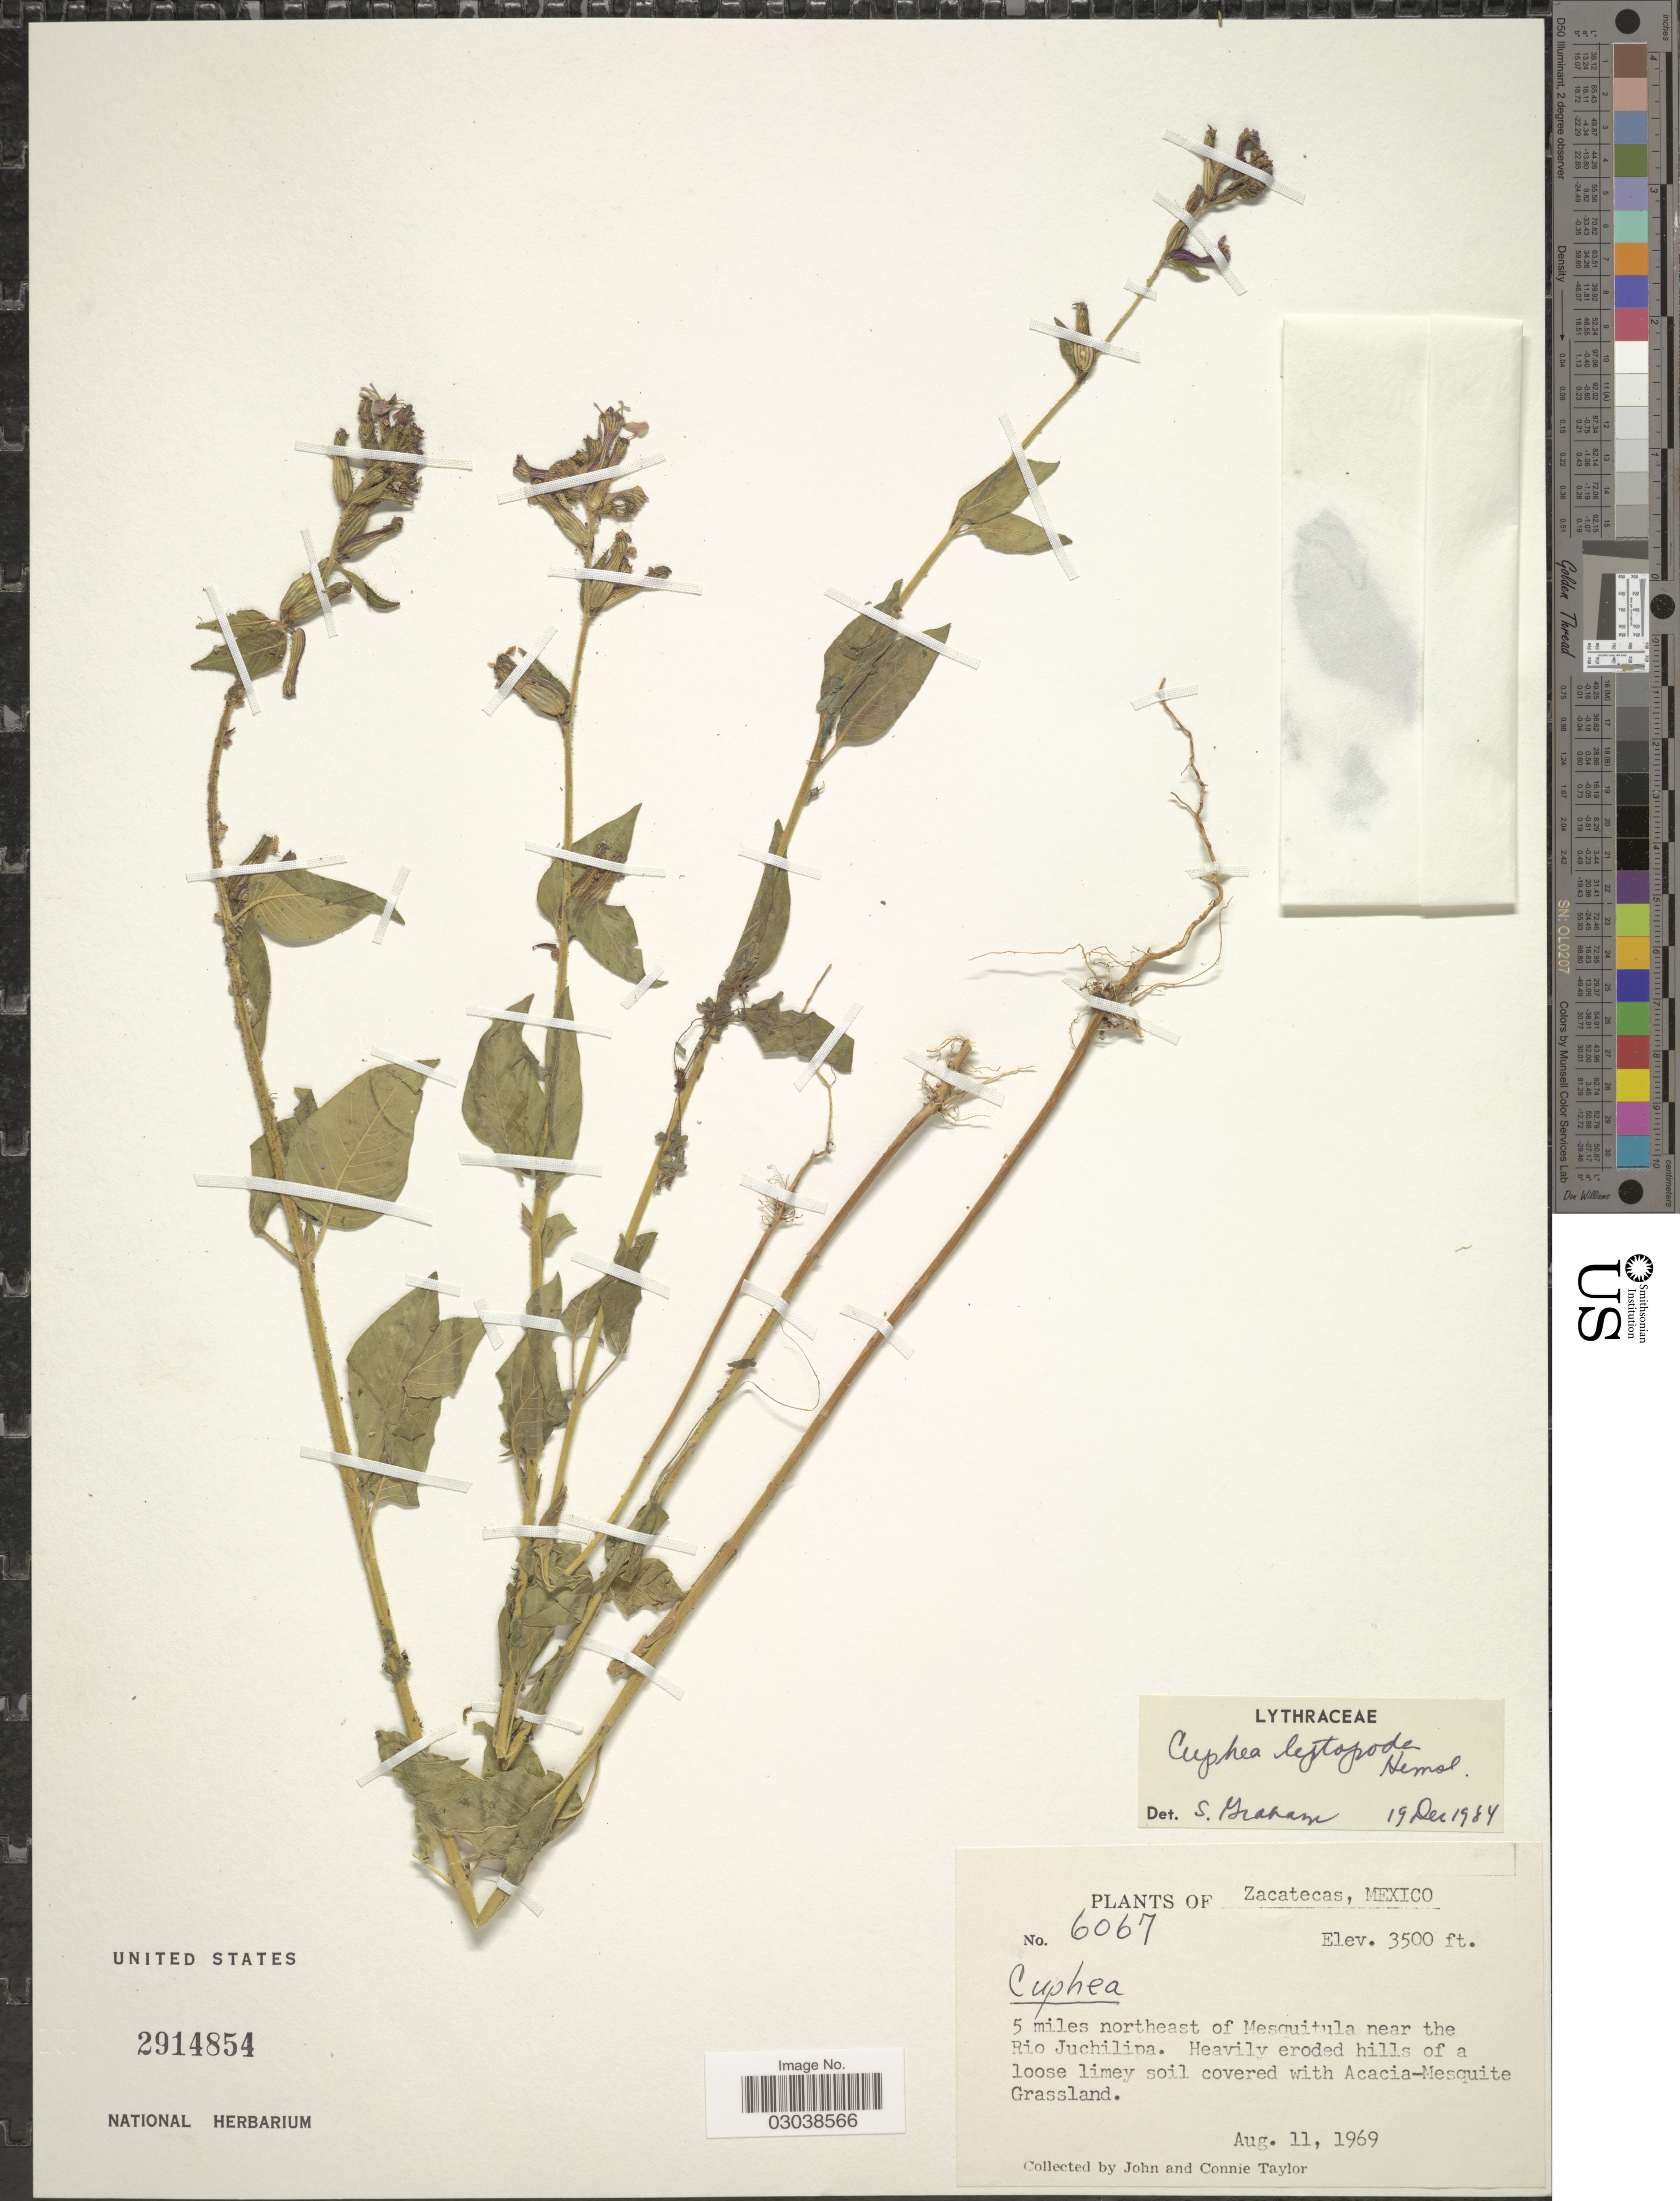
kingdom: Plantae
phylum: Tracheophyta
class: Magnoliopsida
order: Myrtales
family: Lythraceae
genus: Cuphea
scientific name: Cuphea leptopoda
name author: Hemsl.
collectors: J. Taylor & C. Taylor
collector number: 6067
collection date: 1969-08-11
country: Mexico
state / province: Zacatecas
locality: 5 miles northeast of Mesquitula near the Rio Juchilipa.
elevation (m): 1067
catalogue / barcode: US 2914854